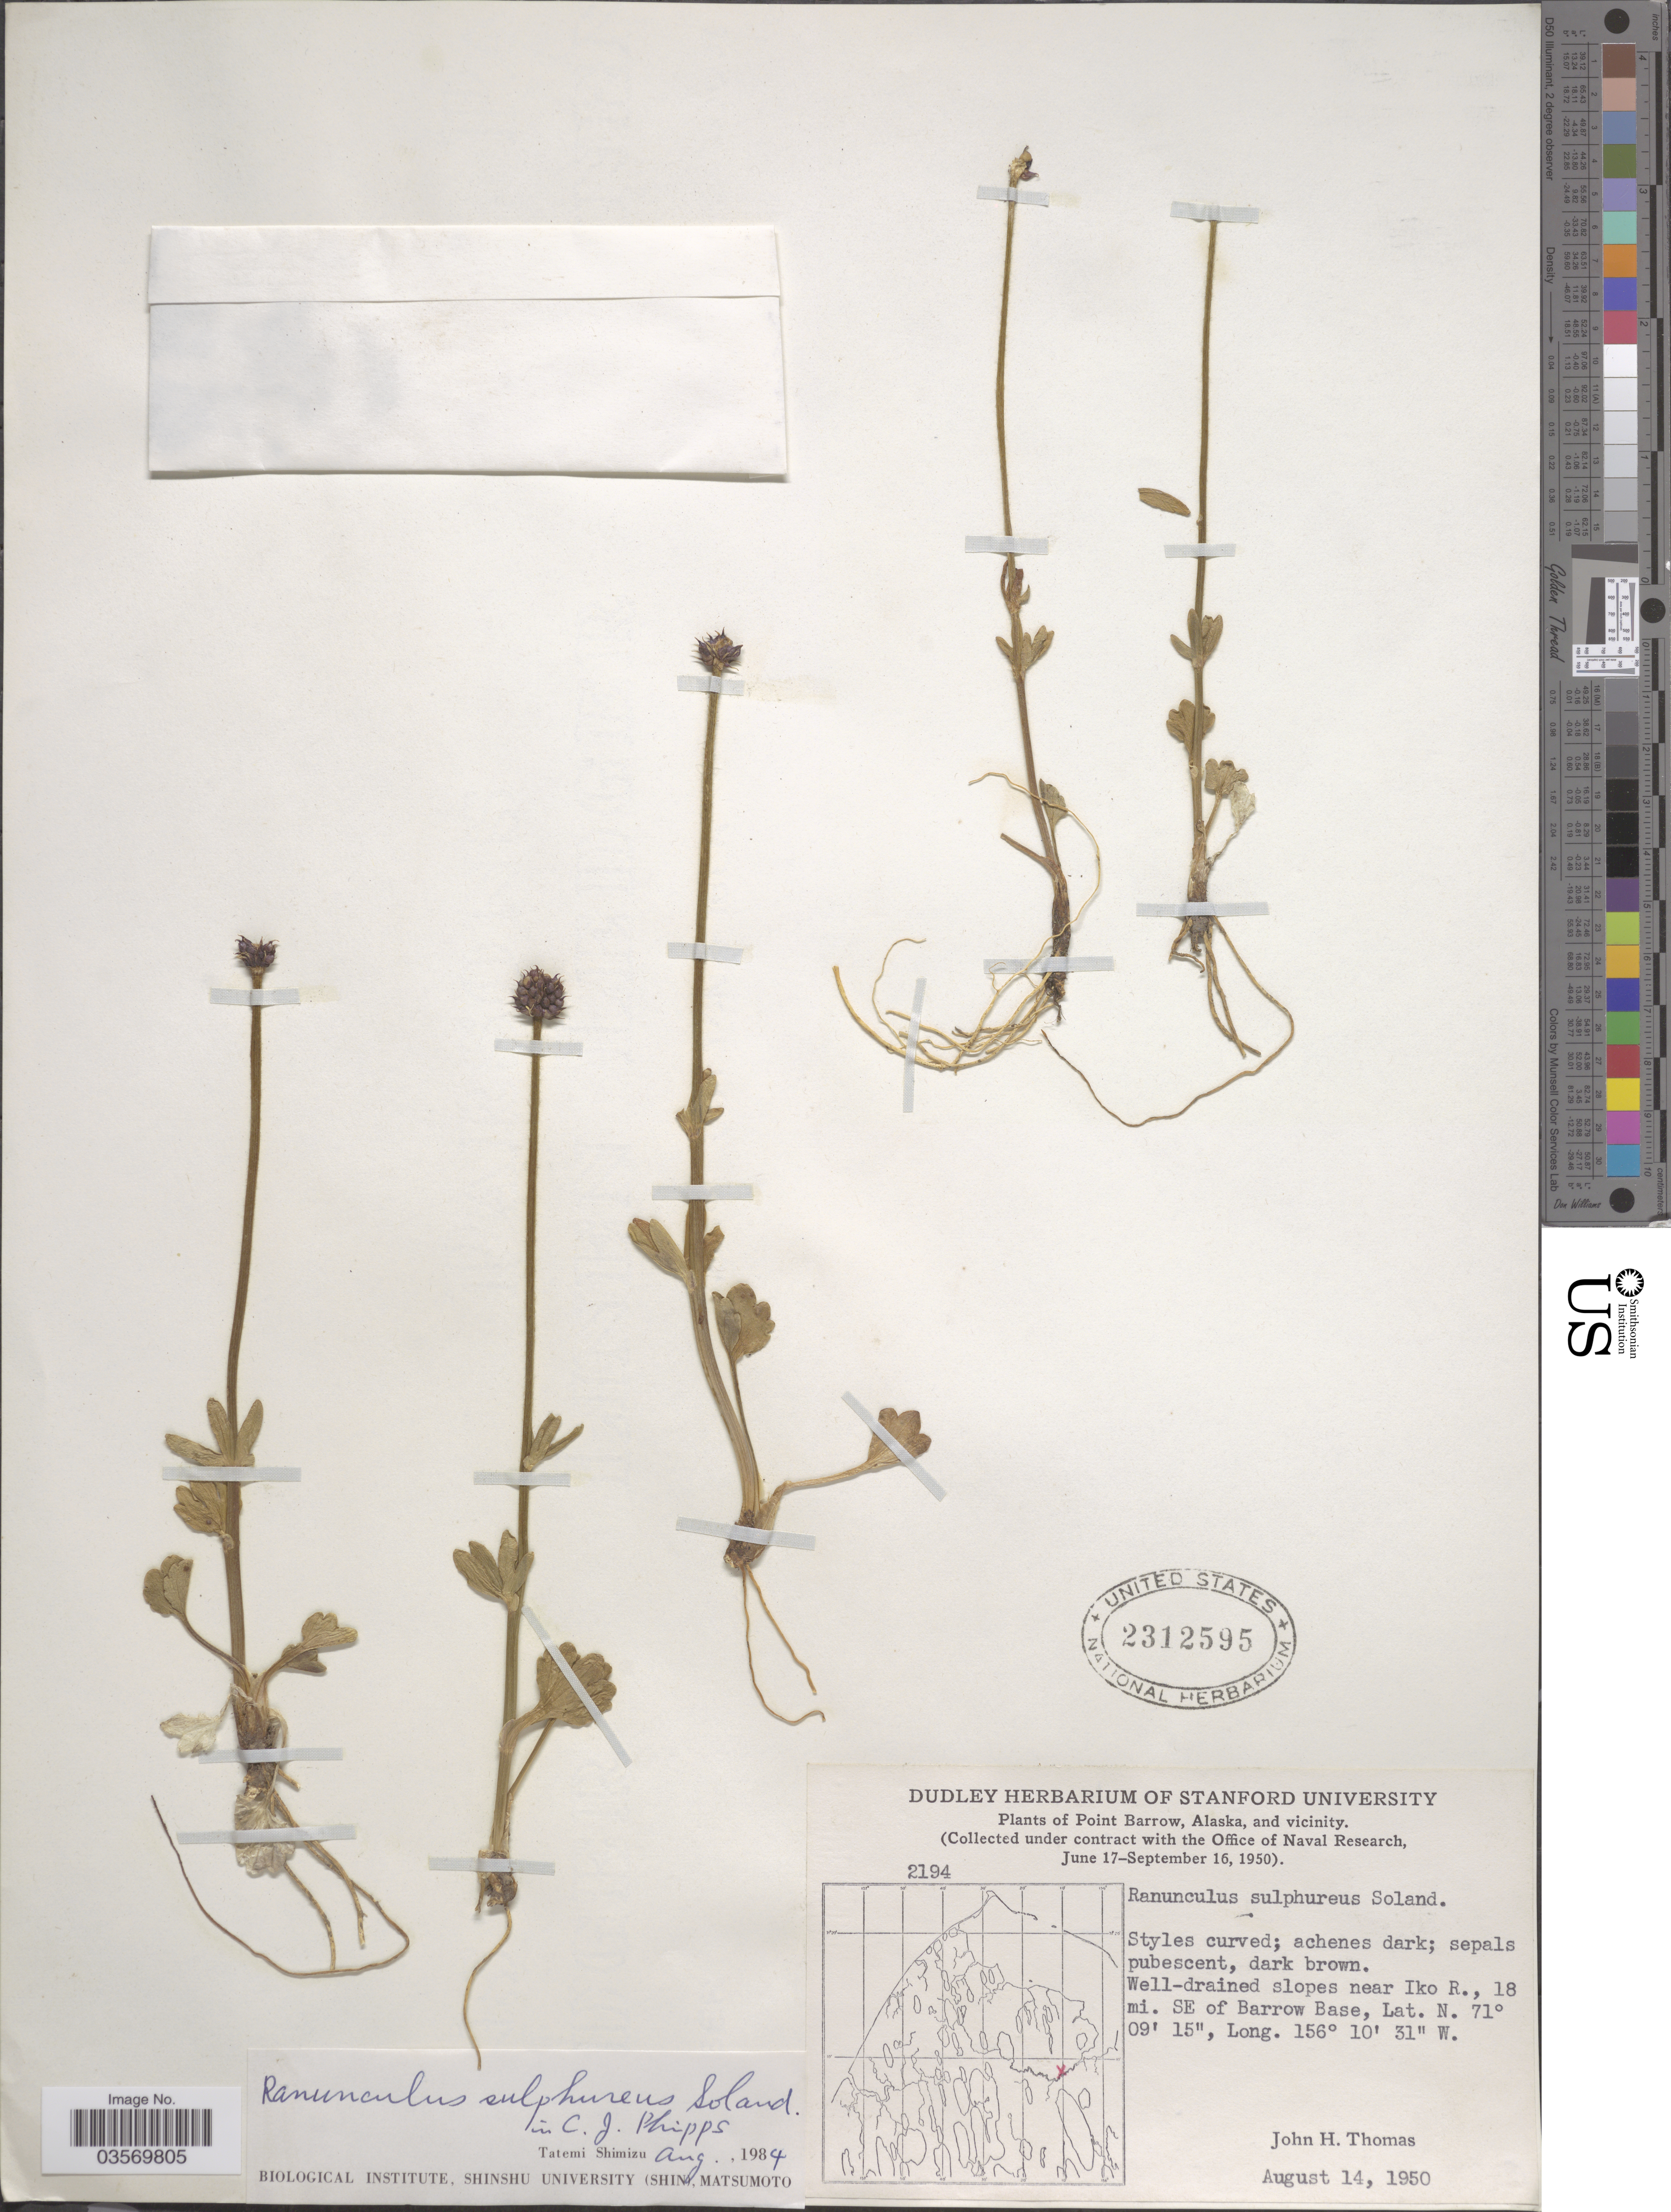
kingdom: Plantae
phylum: Tracheophyta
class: Magnoliopsida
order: Ranunculales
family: Ranunculaceae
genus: Ranunculus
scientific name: Ranunculus sulphureus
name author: Sol.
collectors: J. H. Thomas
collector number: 2194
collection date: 1950-08-14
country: United States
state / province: Alaska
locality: Point Barrow, and vicinity. Well-drained slopes near Iko R., 18 mi. SE of Barrow Base.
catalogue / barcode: US 2312595